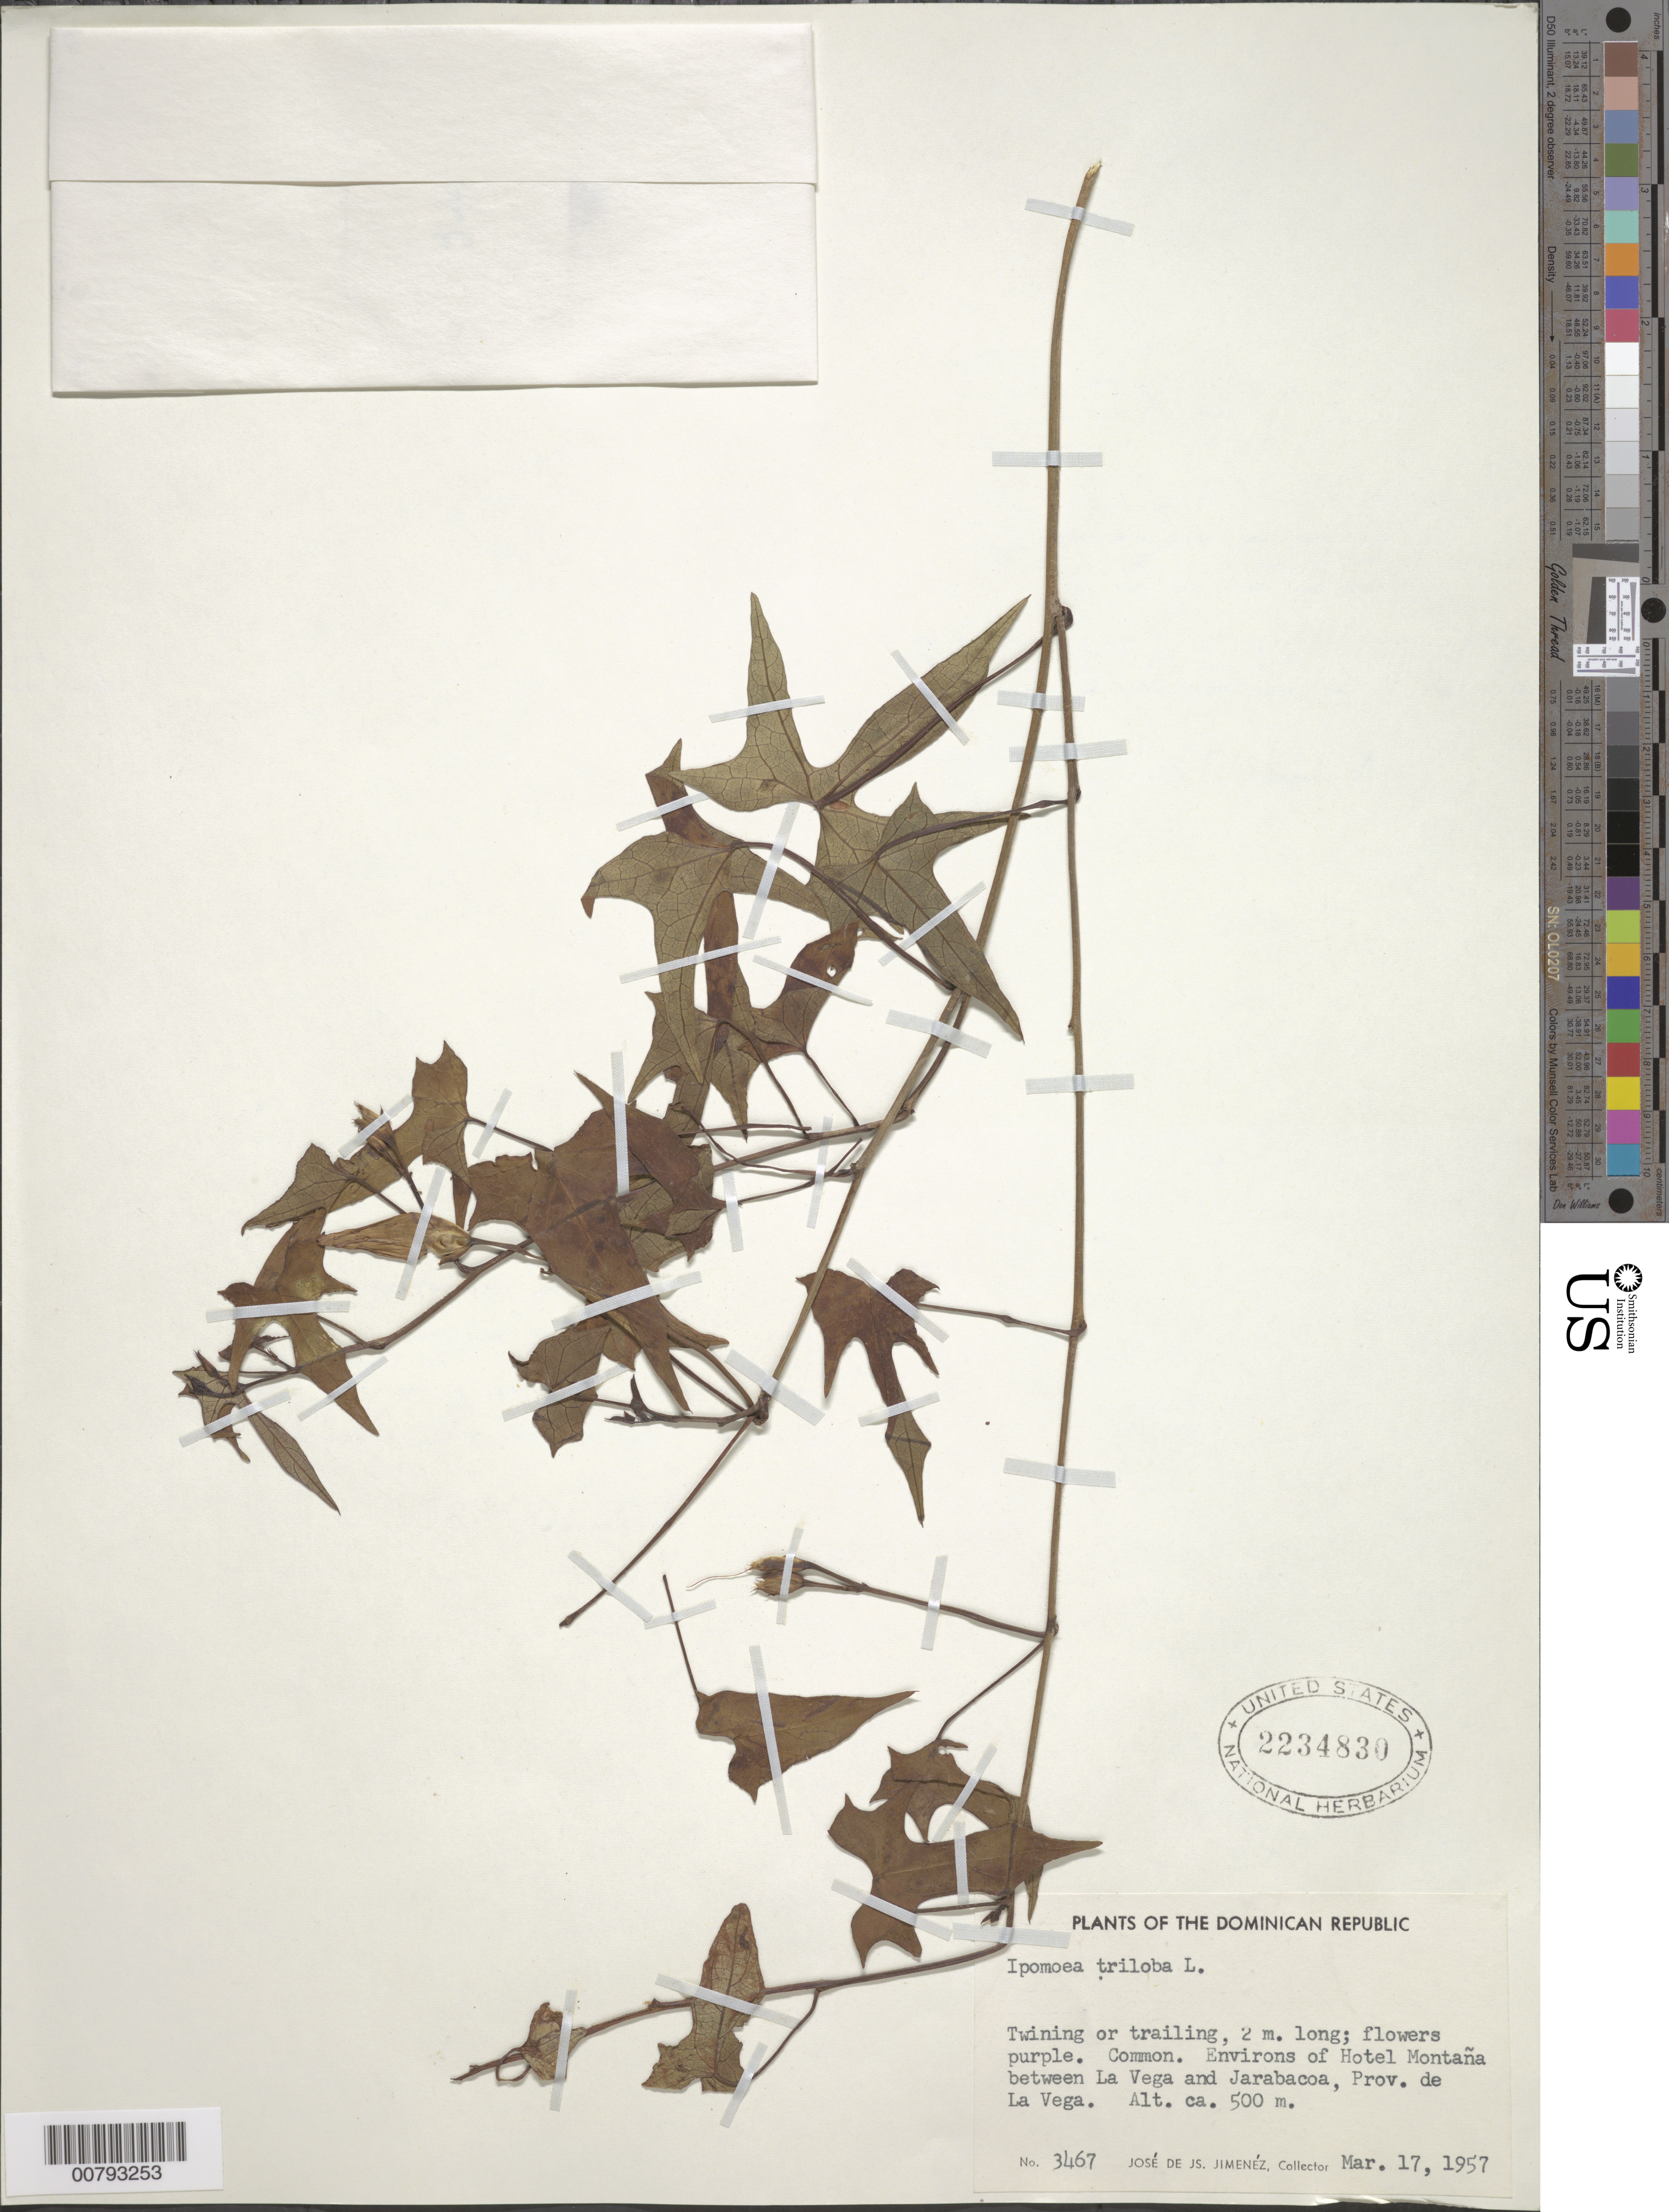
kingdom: Plantae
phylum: Tracheophyta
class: Magnoliopsida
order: Solanales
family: Convolvulaceae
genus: Ipomoea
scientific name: Ipomoea triloba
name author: L.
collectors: J. J. Jiménez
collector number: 3467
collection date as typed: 17 Mar 1957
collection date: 1957-03-17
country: Dominican Republic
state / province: La Vega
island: Hispaniola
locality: Between La Vega and Jarabacoa, environs of Hotel Montaña.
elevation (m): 500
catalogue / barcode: US 2234830